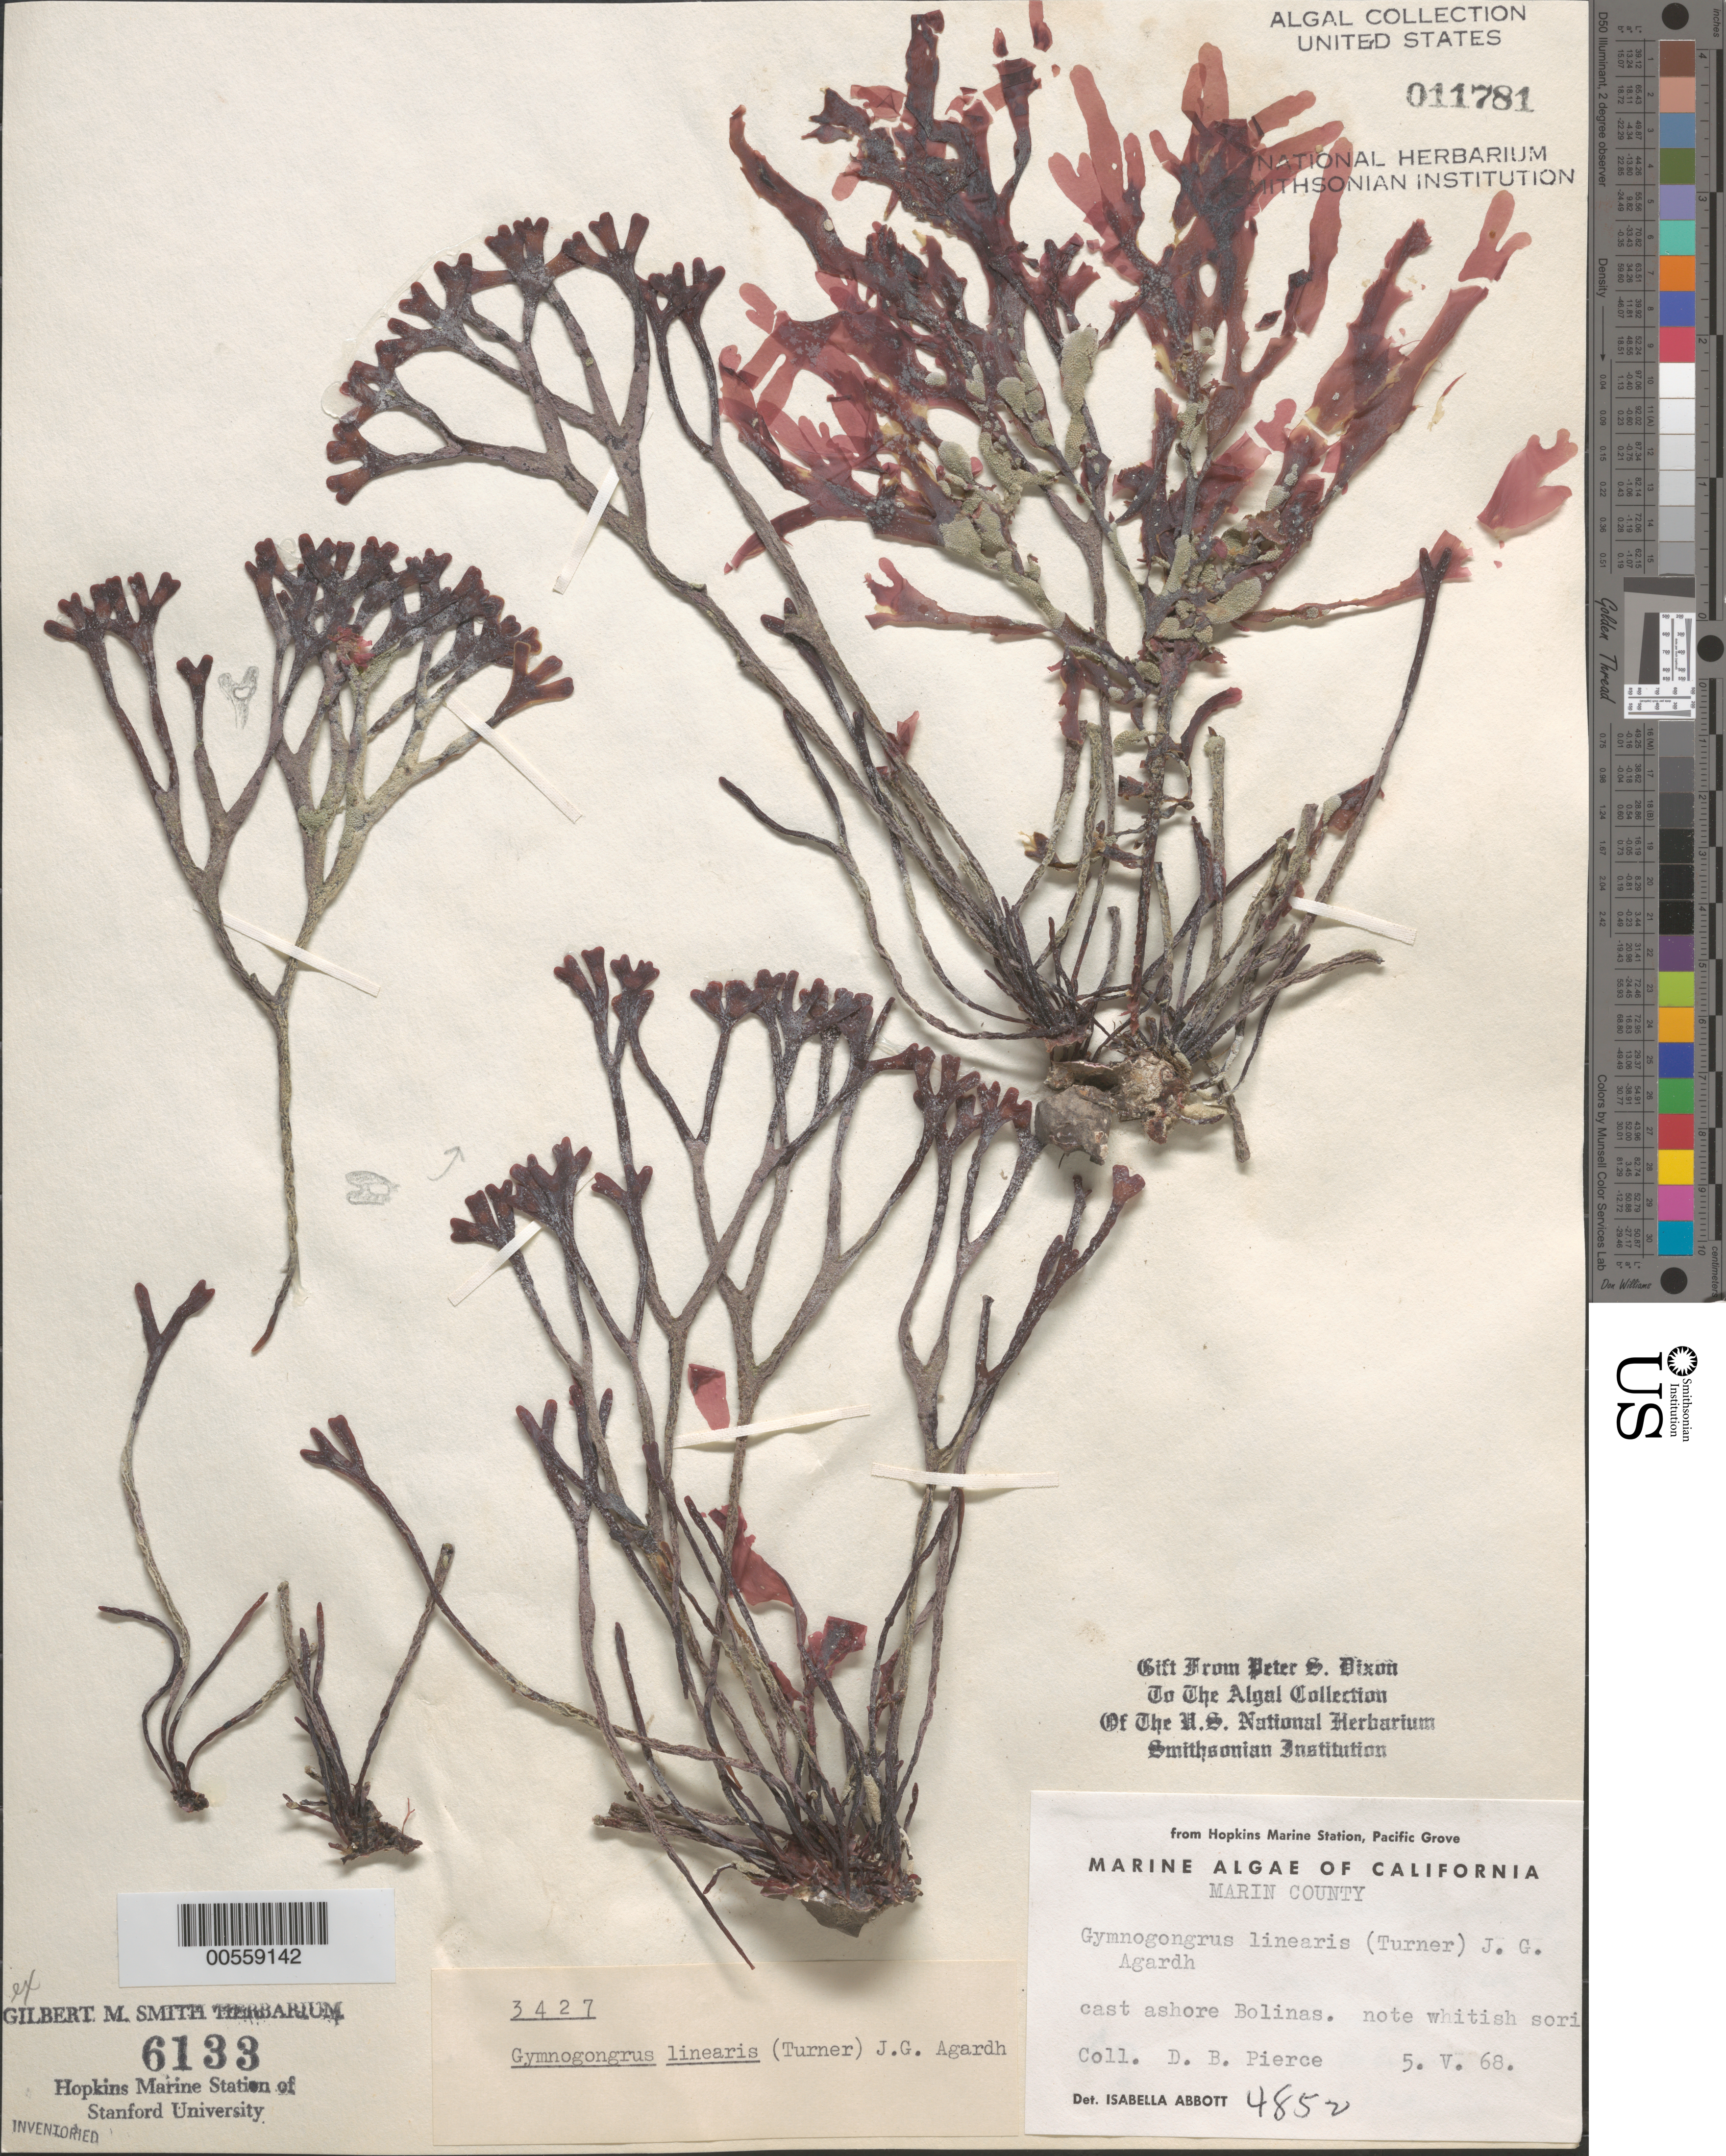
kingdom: Plantae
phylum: Rhodophyta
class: Florideophyceae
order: Gigartinales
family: Phyllophoraceae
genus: Ahnfeltiopsis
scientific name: Ahnfeltiopsis linearis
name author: (C. Agardh) P.C. Silva & DeCew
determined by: Algae name updating Project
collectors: D. Pierce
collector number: IAA 4852 & PSD 3427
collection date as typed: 05 May 1968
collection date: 1968-05-05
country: United States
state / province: California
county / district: Marin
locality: Bolinas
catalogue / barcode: US 11781